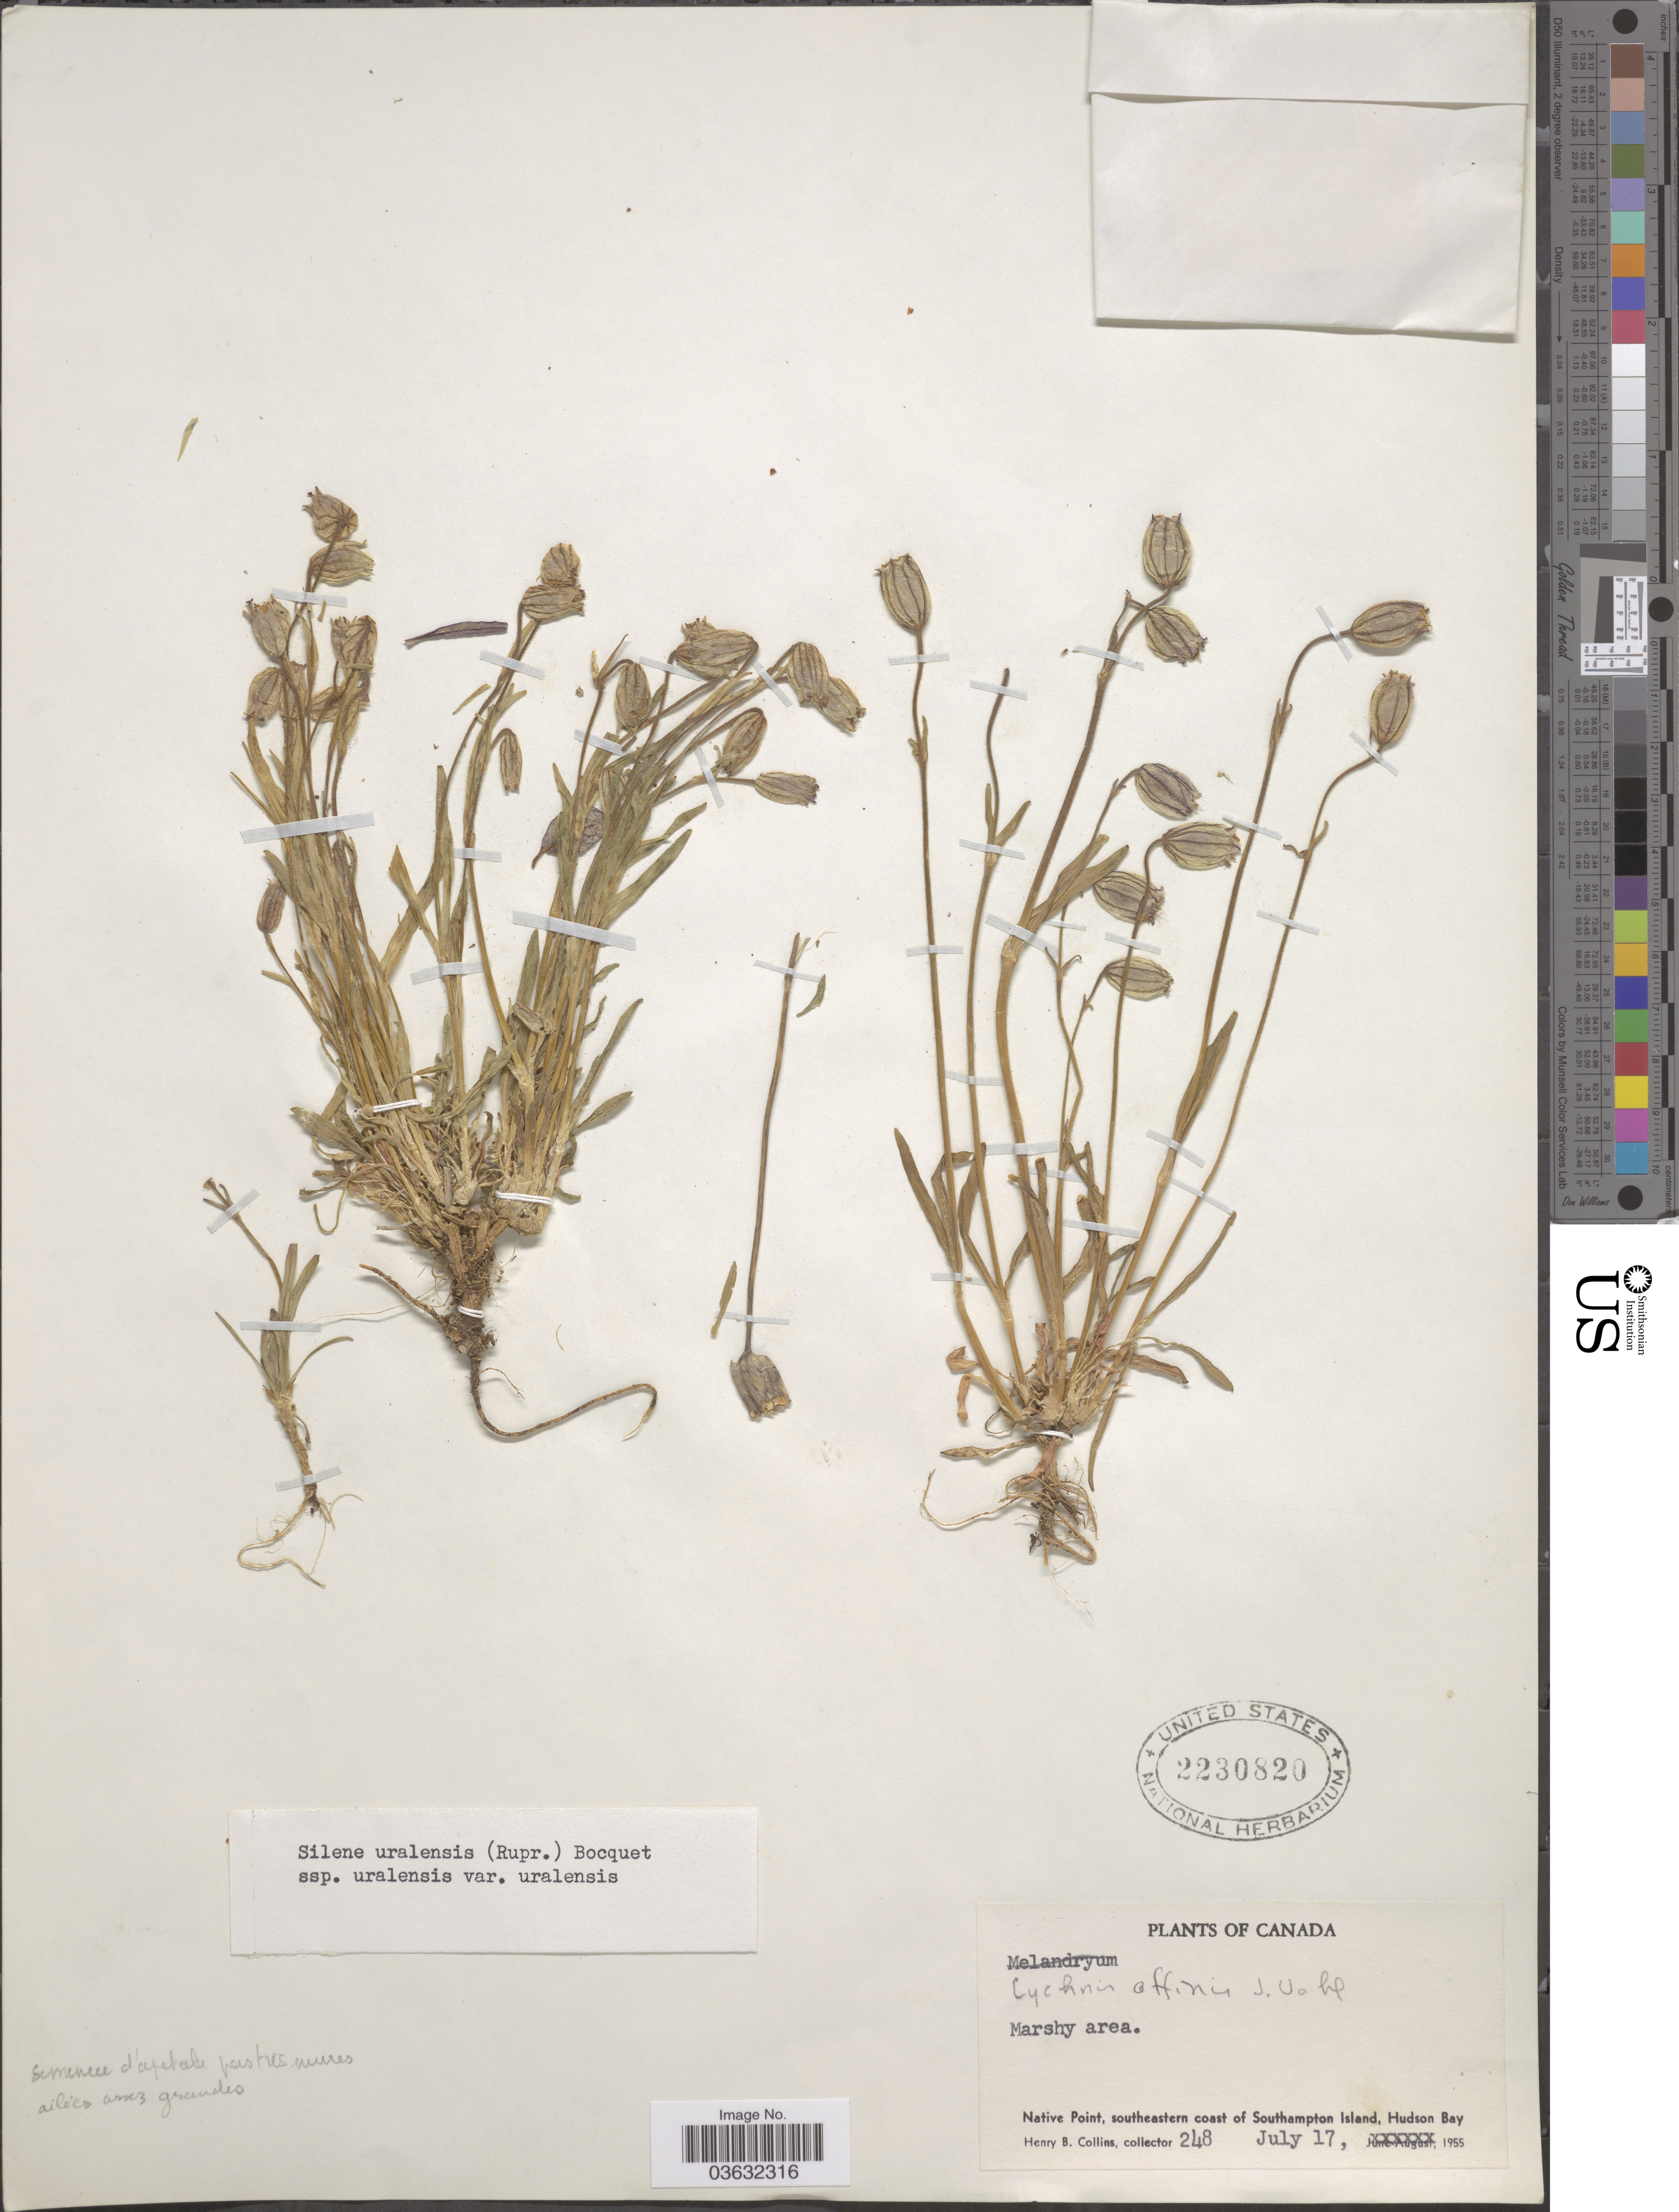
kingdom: Plantae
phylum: Tracheophyta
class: Magnoliopsida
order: Caryophyllales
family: Caryophyllaceae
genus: Silene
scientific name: Silene uralensis subsp. uralensis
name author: (Rupr.) Bocquet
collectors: H. Collins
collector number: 248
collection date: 1955-07-17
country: Canada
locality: Native Point, southeastern coast of Southampton Island, Hudson Bay.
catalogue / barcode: US 2230820